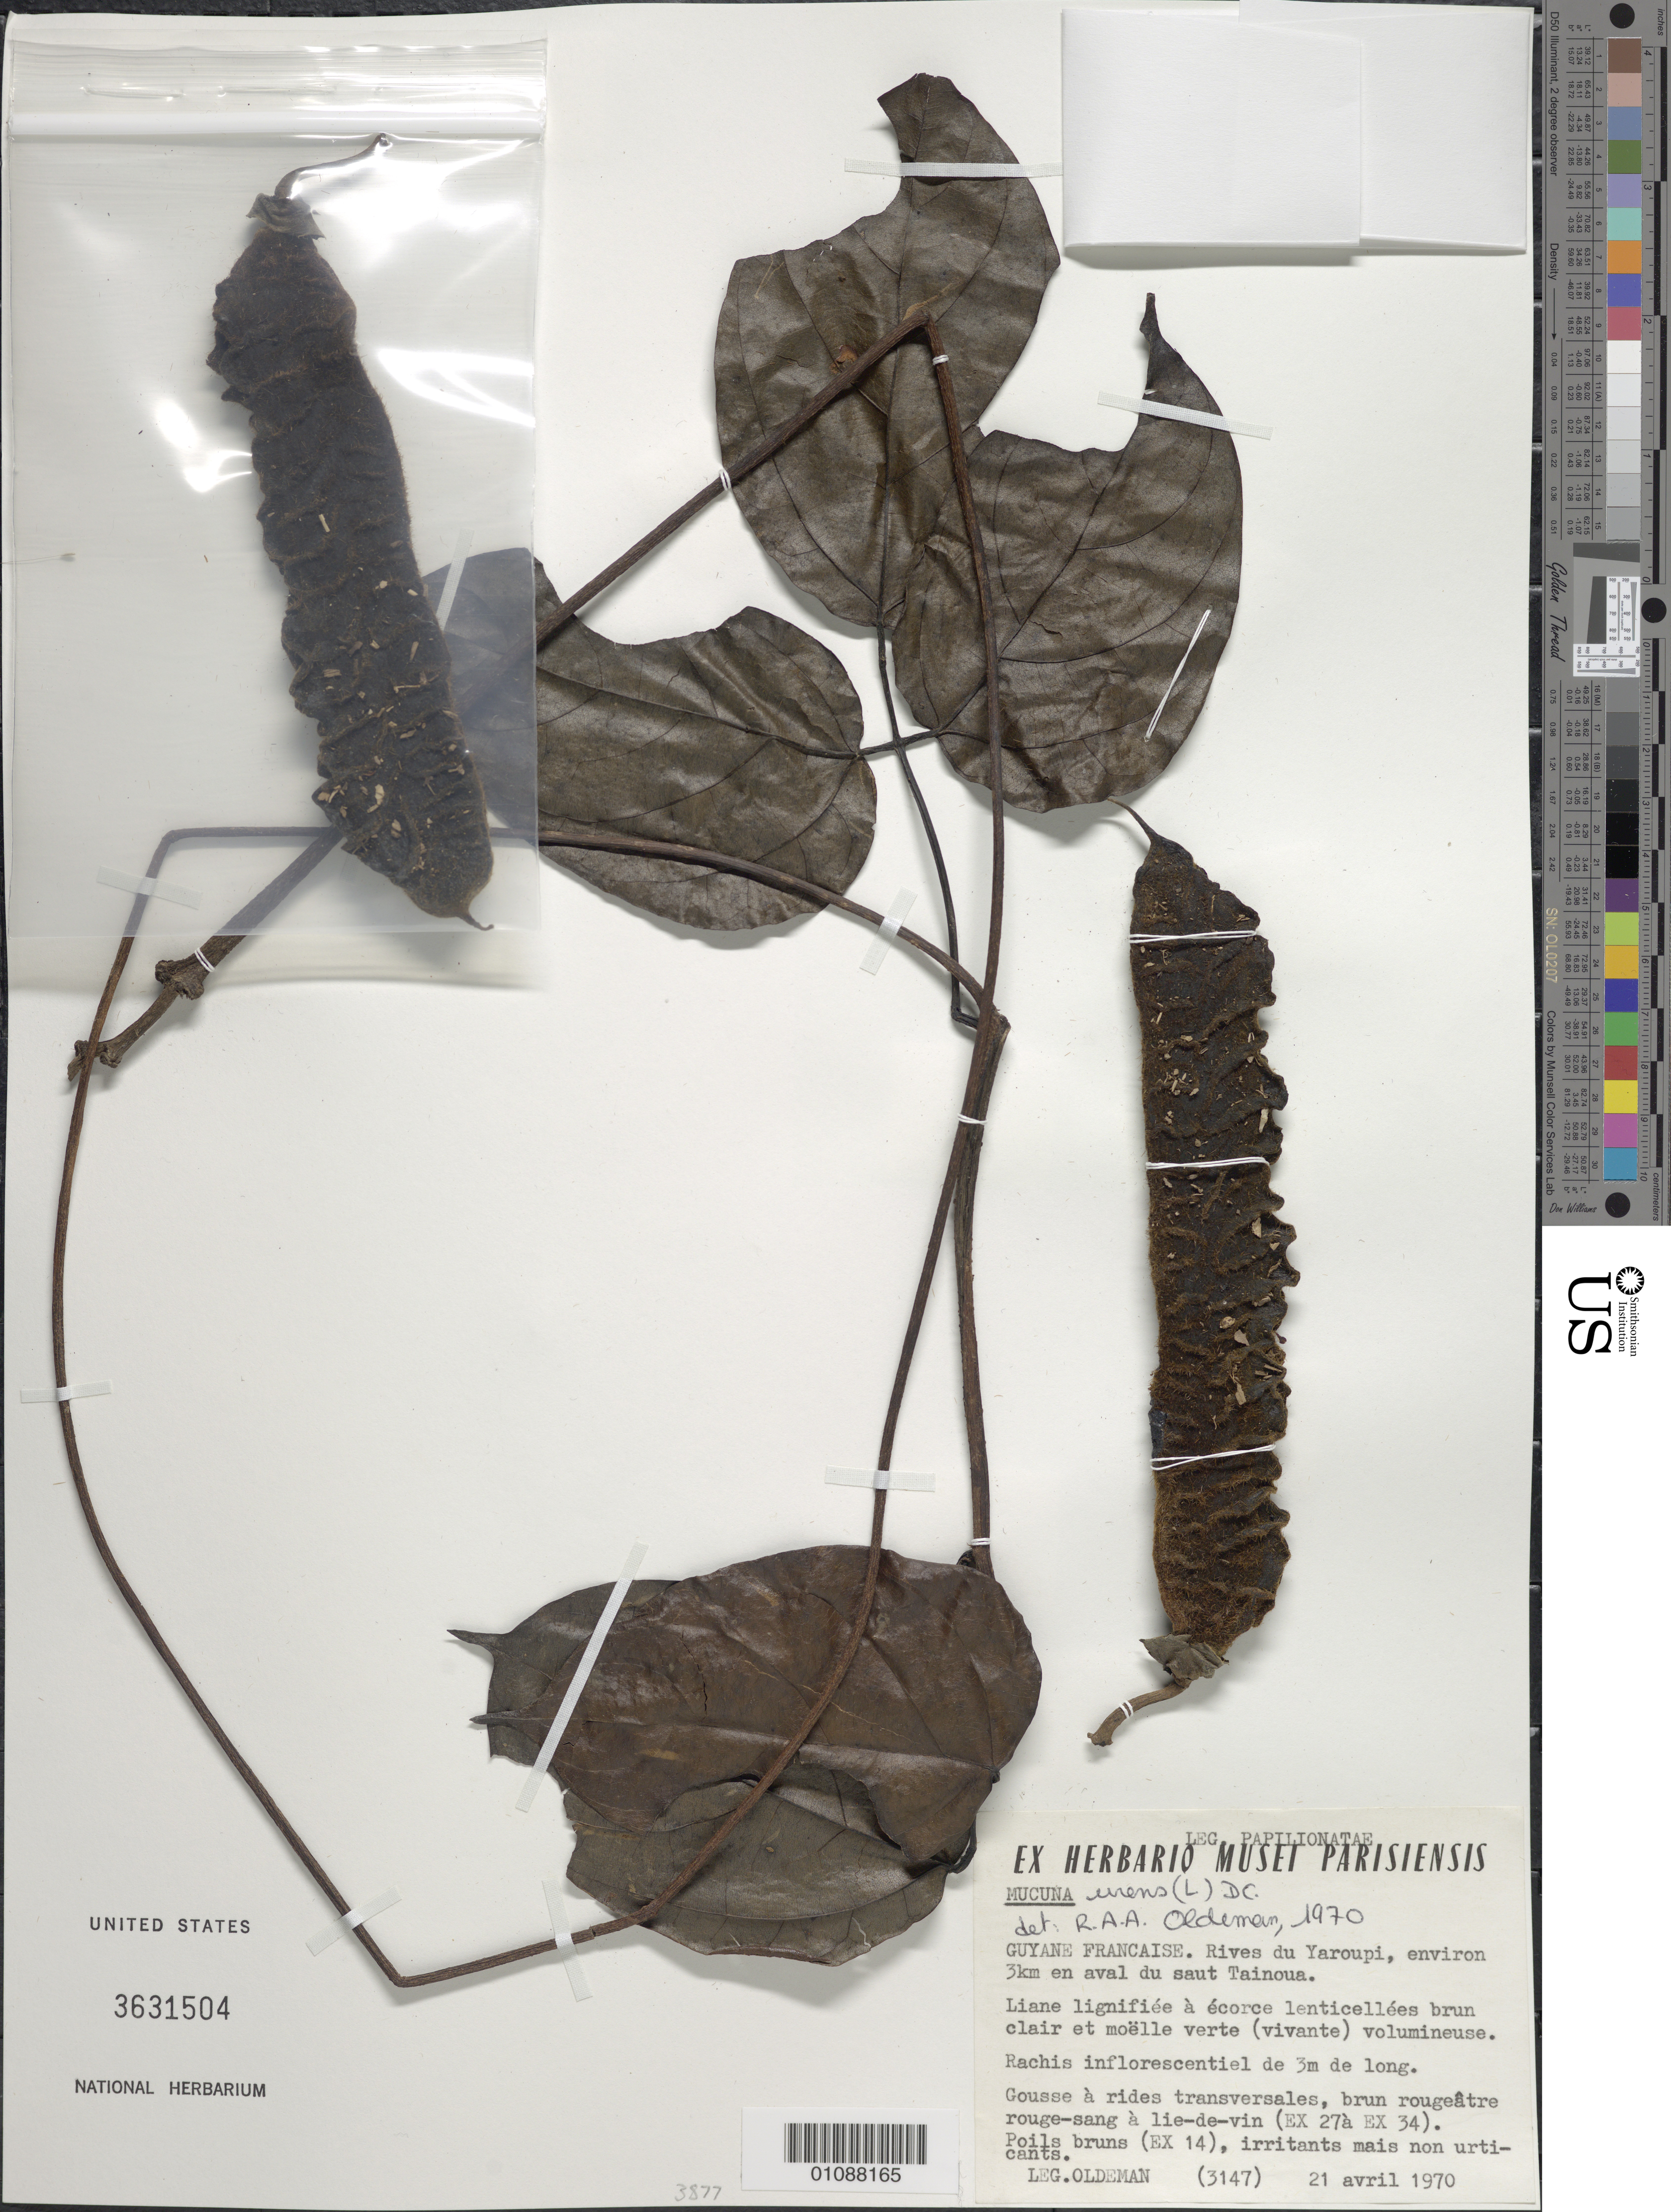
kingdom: Plantae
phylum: Tracheophyta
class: Magnoliopsida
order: Fabales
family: Fabaceae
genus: Mucuna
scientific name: Mucuna urens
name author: (L.) Medik.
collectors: R. Oldeman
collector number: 3147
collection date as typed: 21-Apr-70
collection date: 1970-04-21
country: French Guiana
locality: Rivière Yaroupi env. 3 km en aval de Saut Tainoua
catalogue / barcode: US 3631504